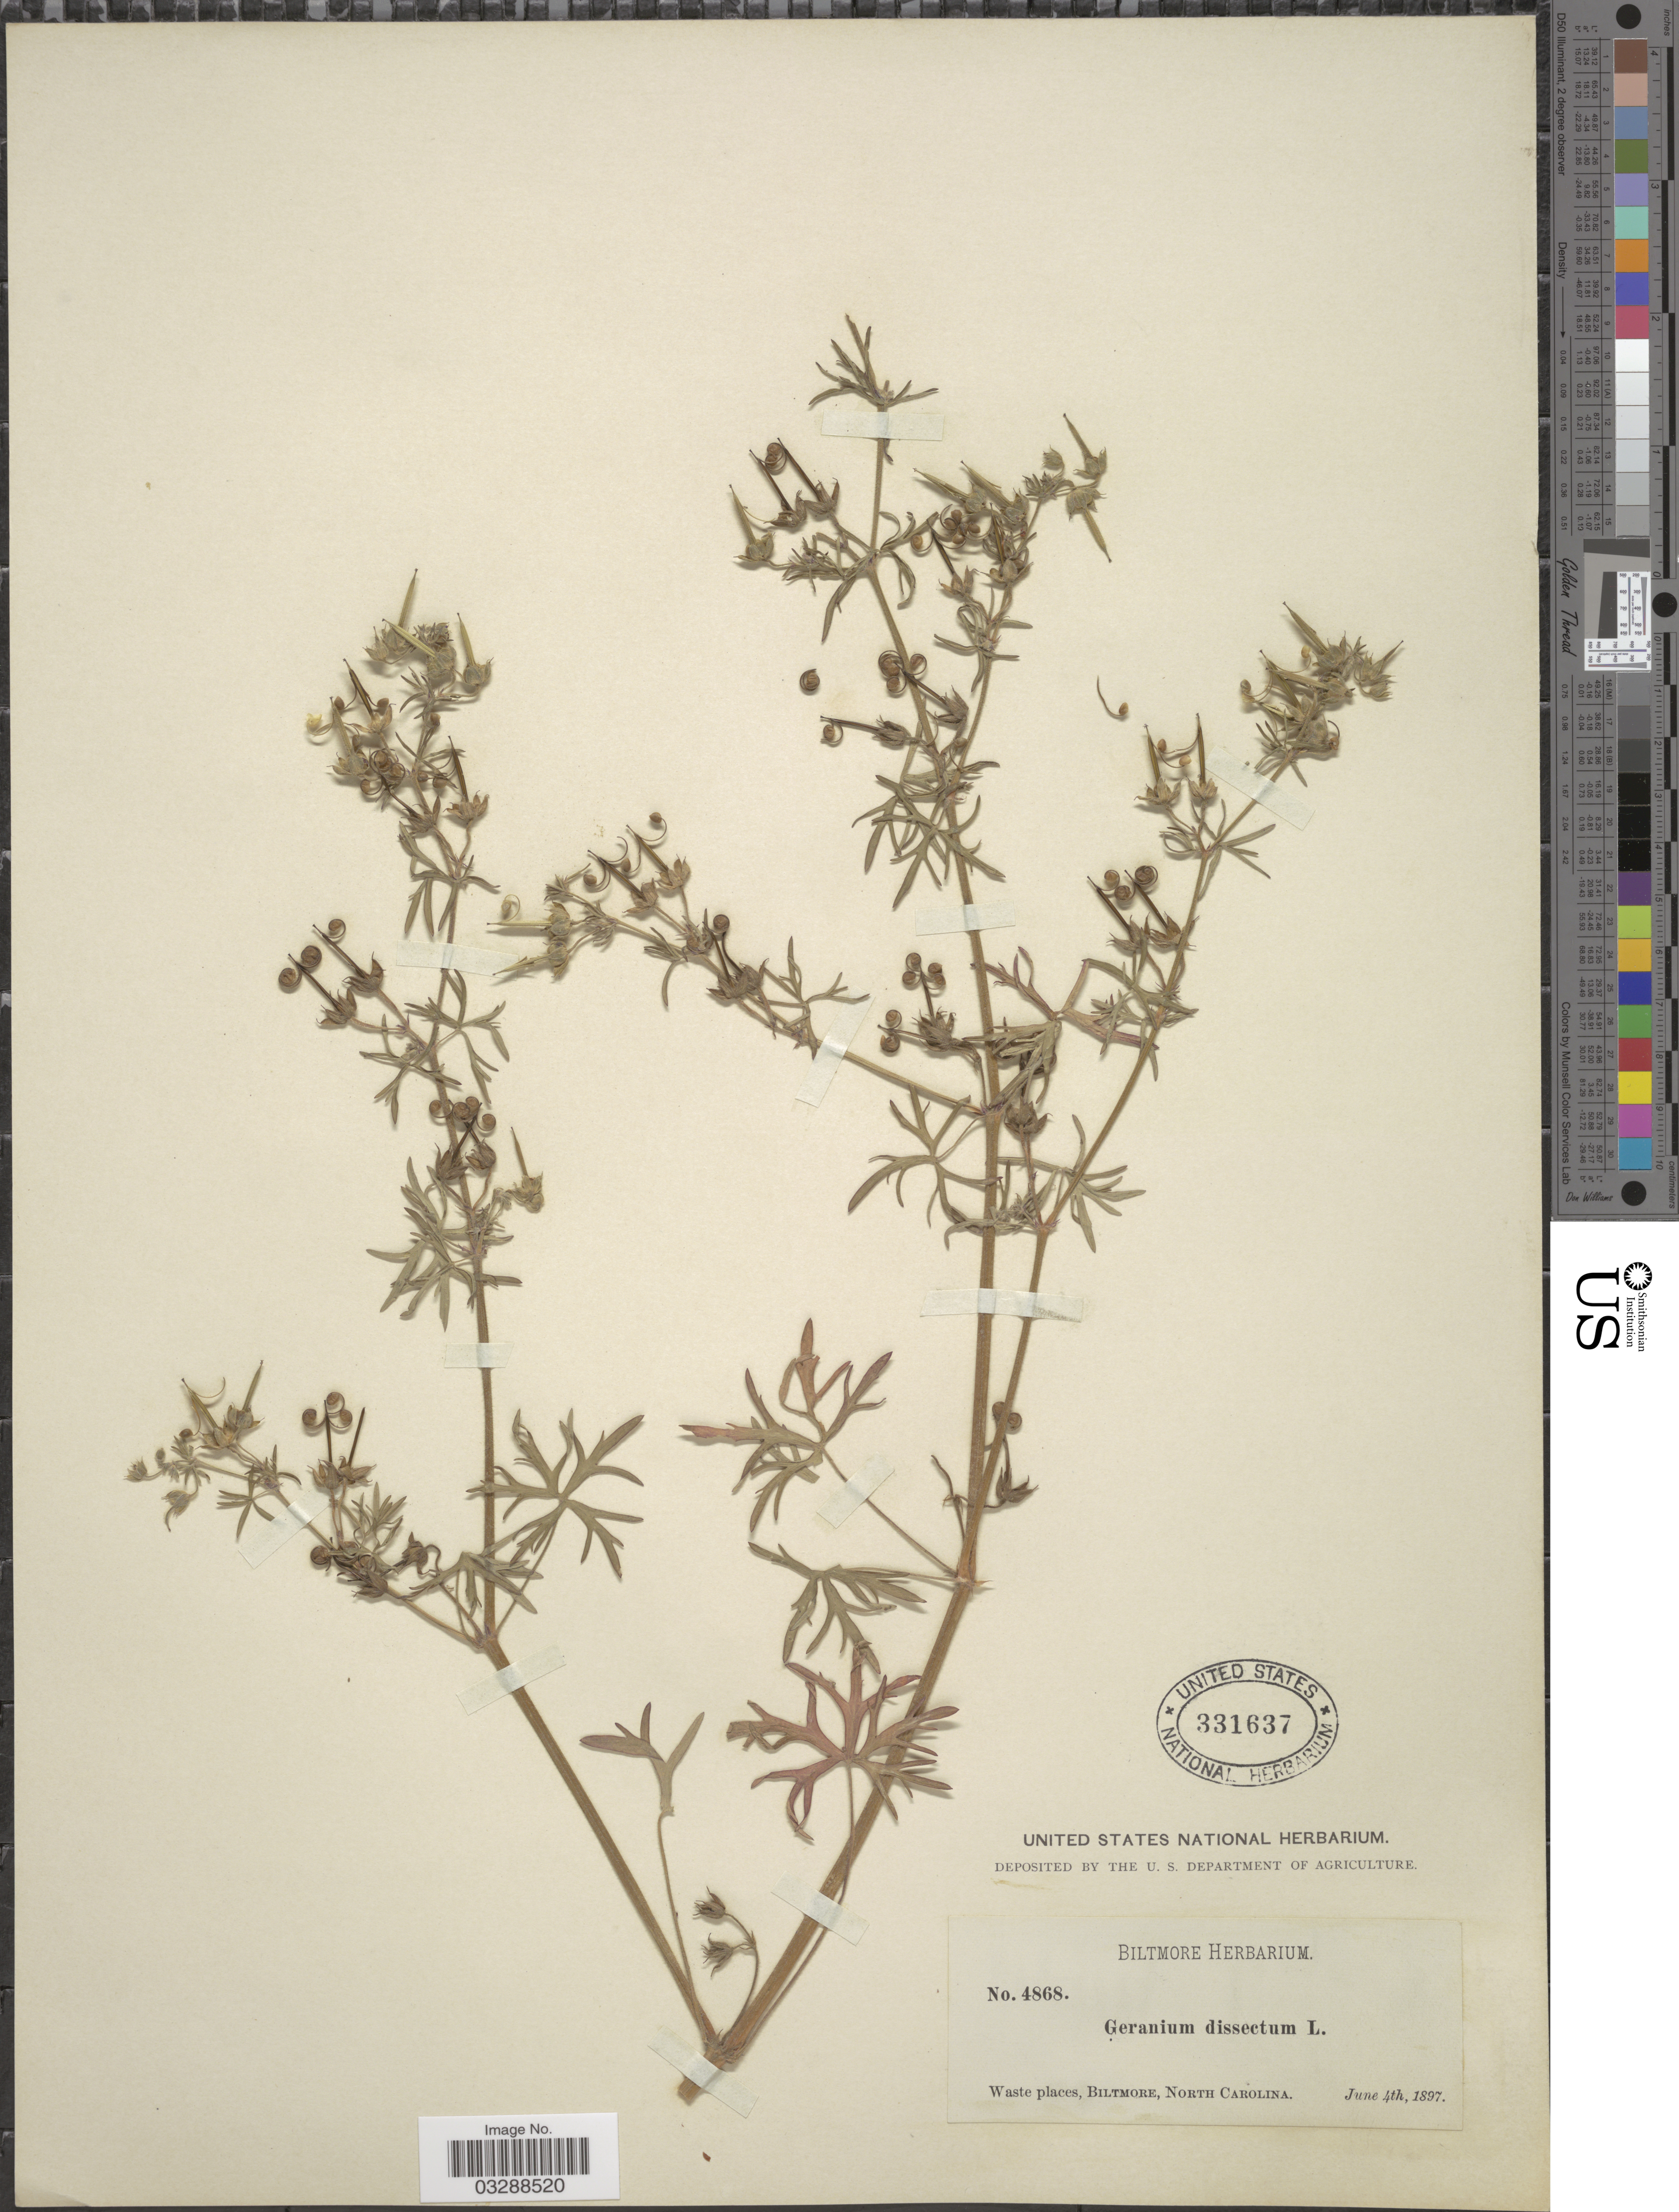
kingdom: Plantae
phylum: Tracheophyta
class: Magnoliopsida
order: Geraniales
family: Geraniaceae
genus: Geranium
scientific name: Geranium dissectum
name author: L.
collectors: ex herb. Biltmore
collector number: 4868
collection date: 1897-06-04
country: United States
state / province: North Carolina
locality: Biltmore.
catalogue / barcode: US 331637